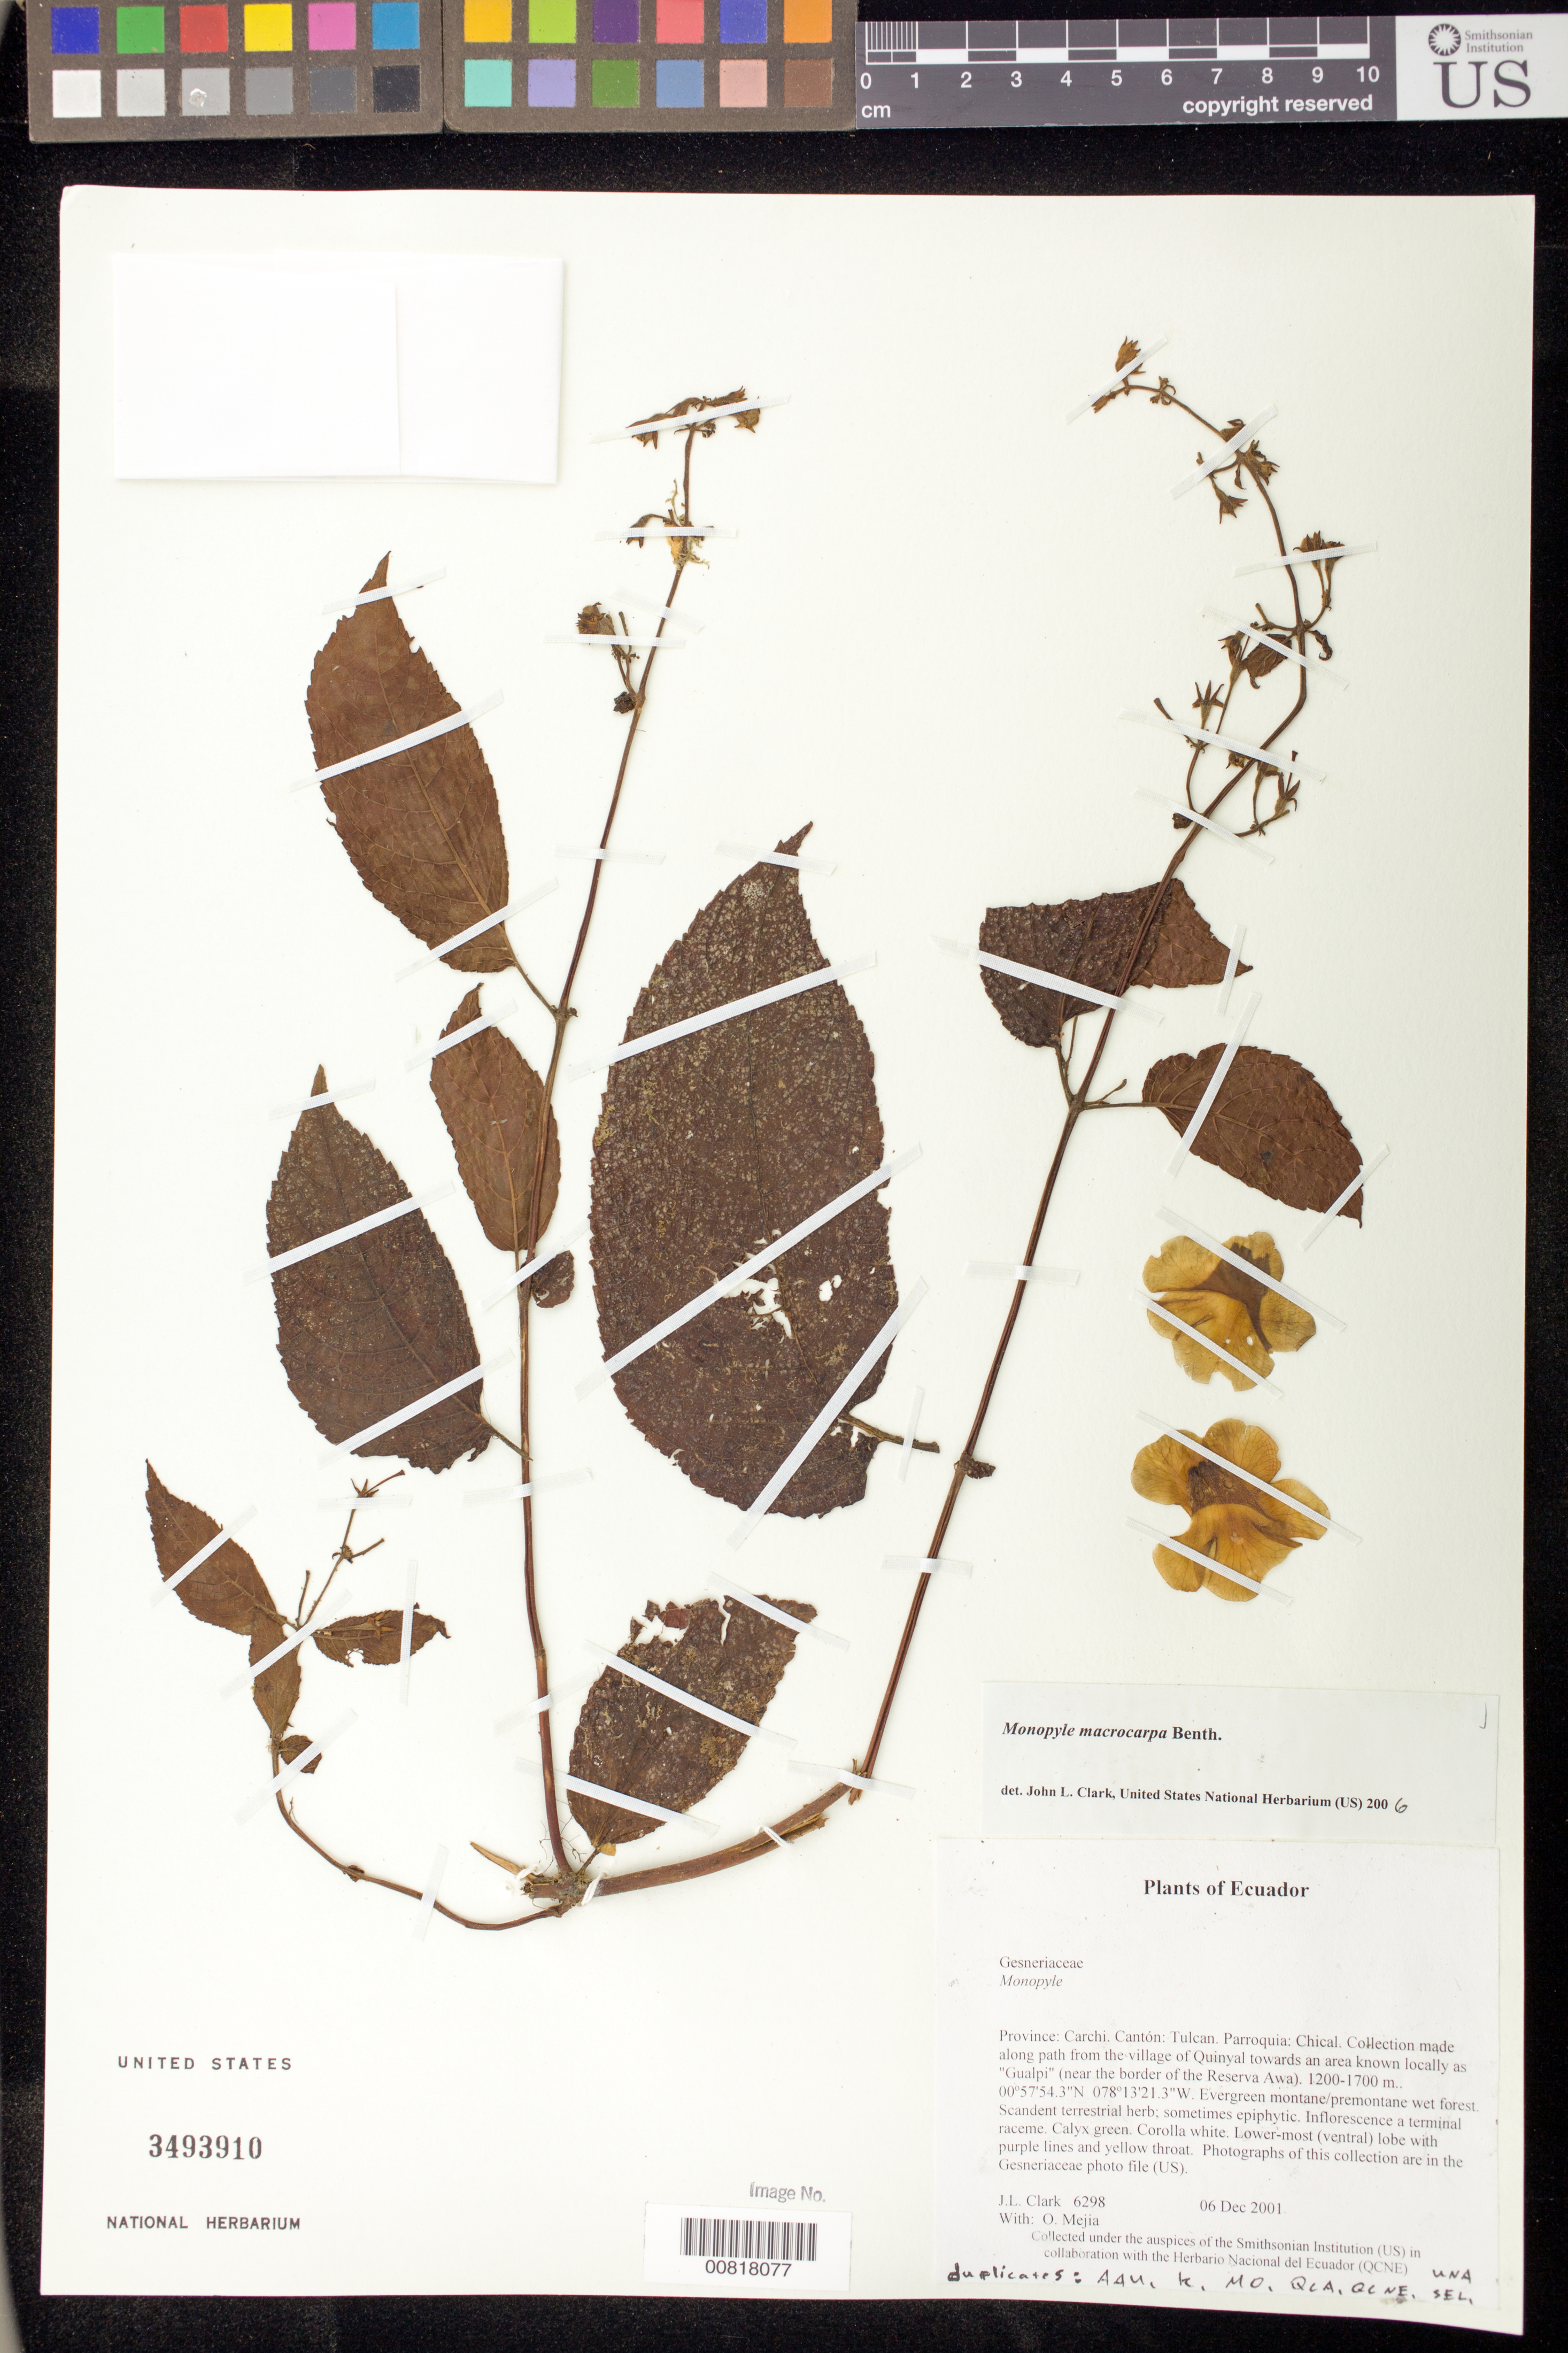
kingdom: Plantae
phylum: Tracheophyta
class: Magnoliopsida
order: Lamiales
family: Gesneriaceae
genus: Monopyle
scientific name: Monopyle macrocarpa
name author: Benth.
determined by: Clark, J. L., (SEL), The Marie Selby Botanical Garden (UNITED STATES)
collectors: J. L. Clark & O. Mejia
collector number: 6298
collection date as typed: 06 Dec 2001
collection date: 2001-12-06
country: Ecuador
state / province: Carchi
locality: Tulcan. Parroquia: Chical. Collection made along path from the village of Quinyal towards an area known locally as "Gualpi" (near the border of the Reserva Awa).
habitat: Evergreen montane/premontane wet forest.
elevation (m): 1200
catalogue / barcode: US 3493910